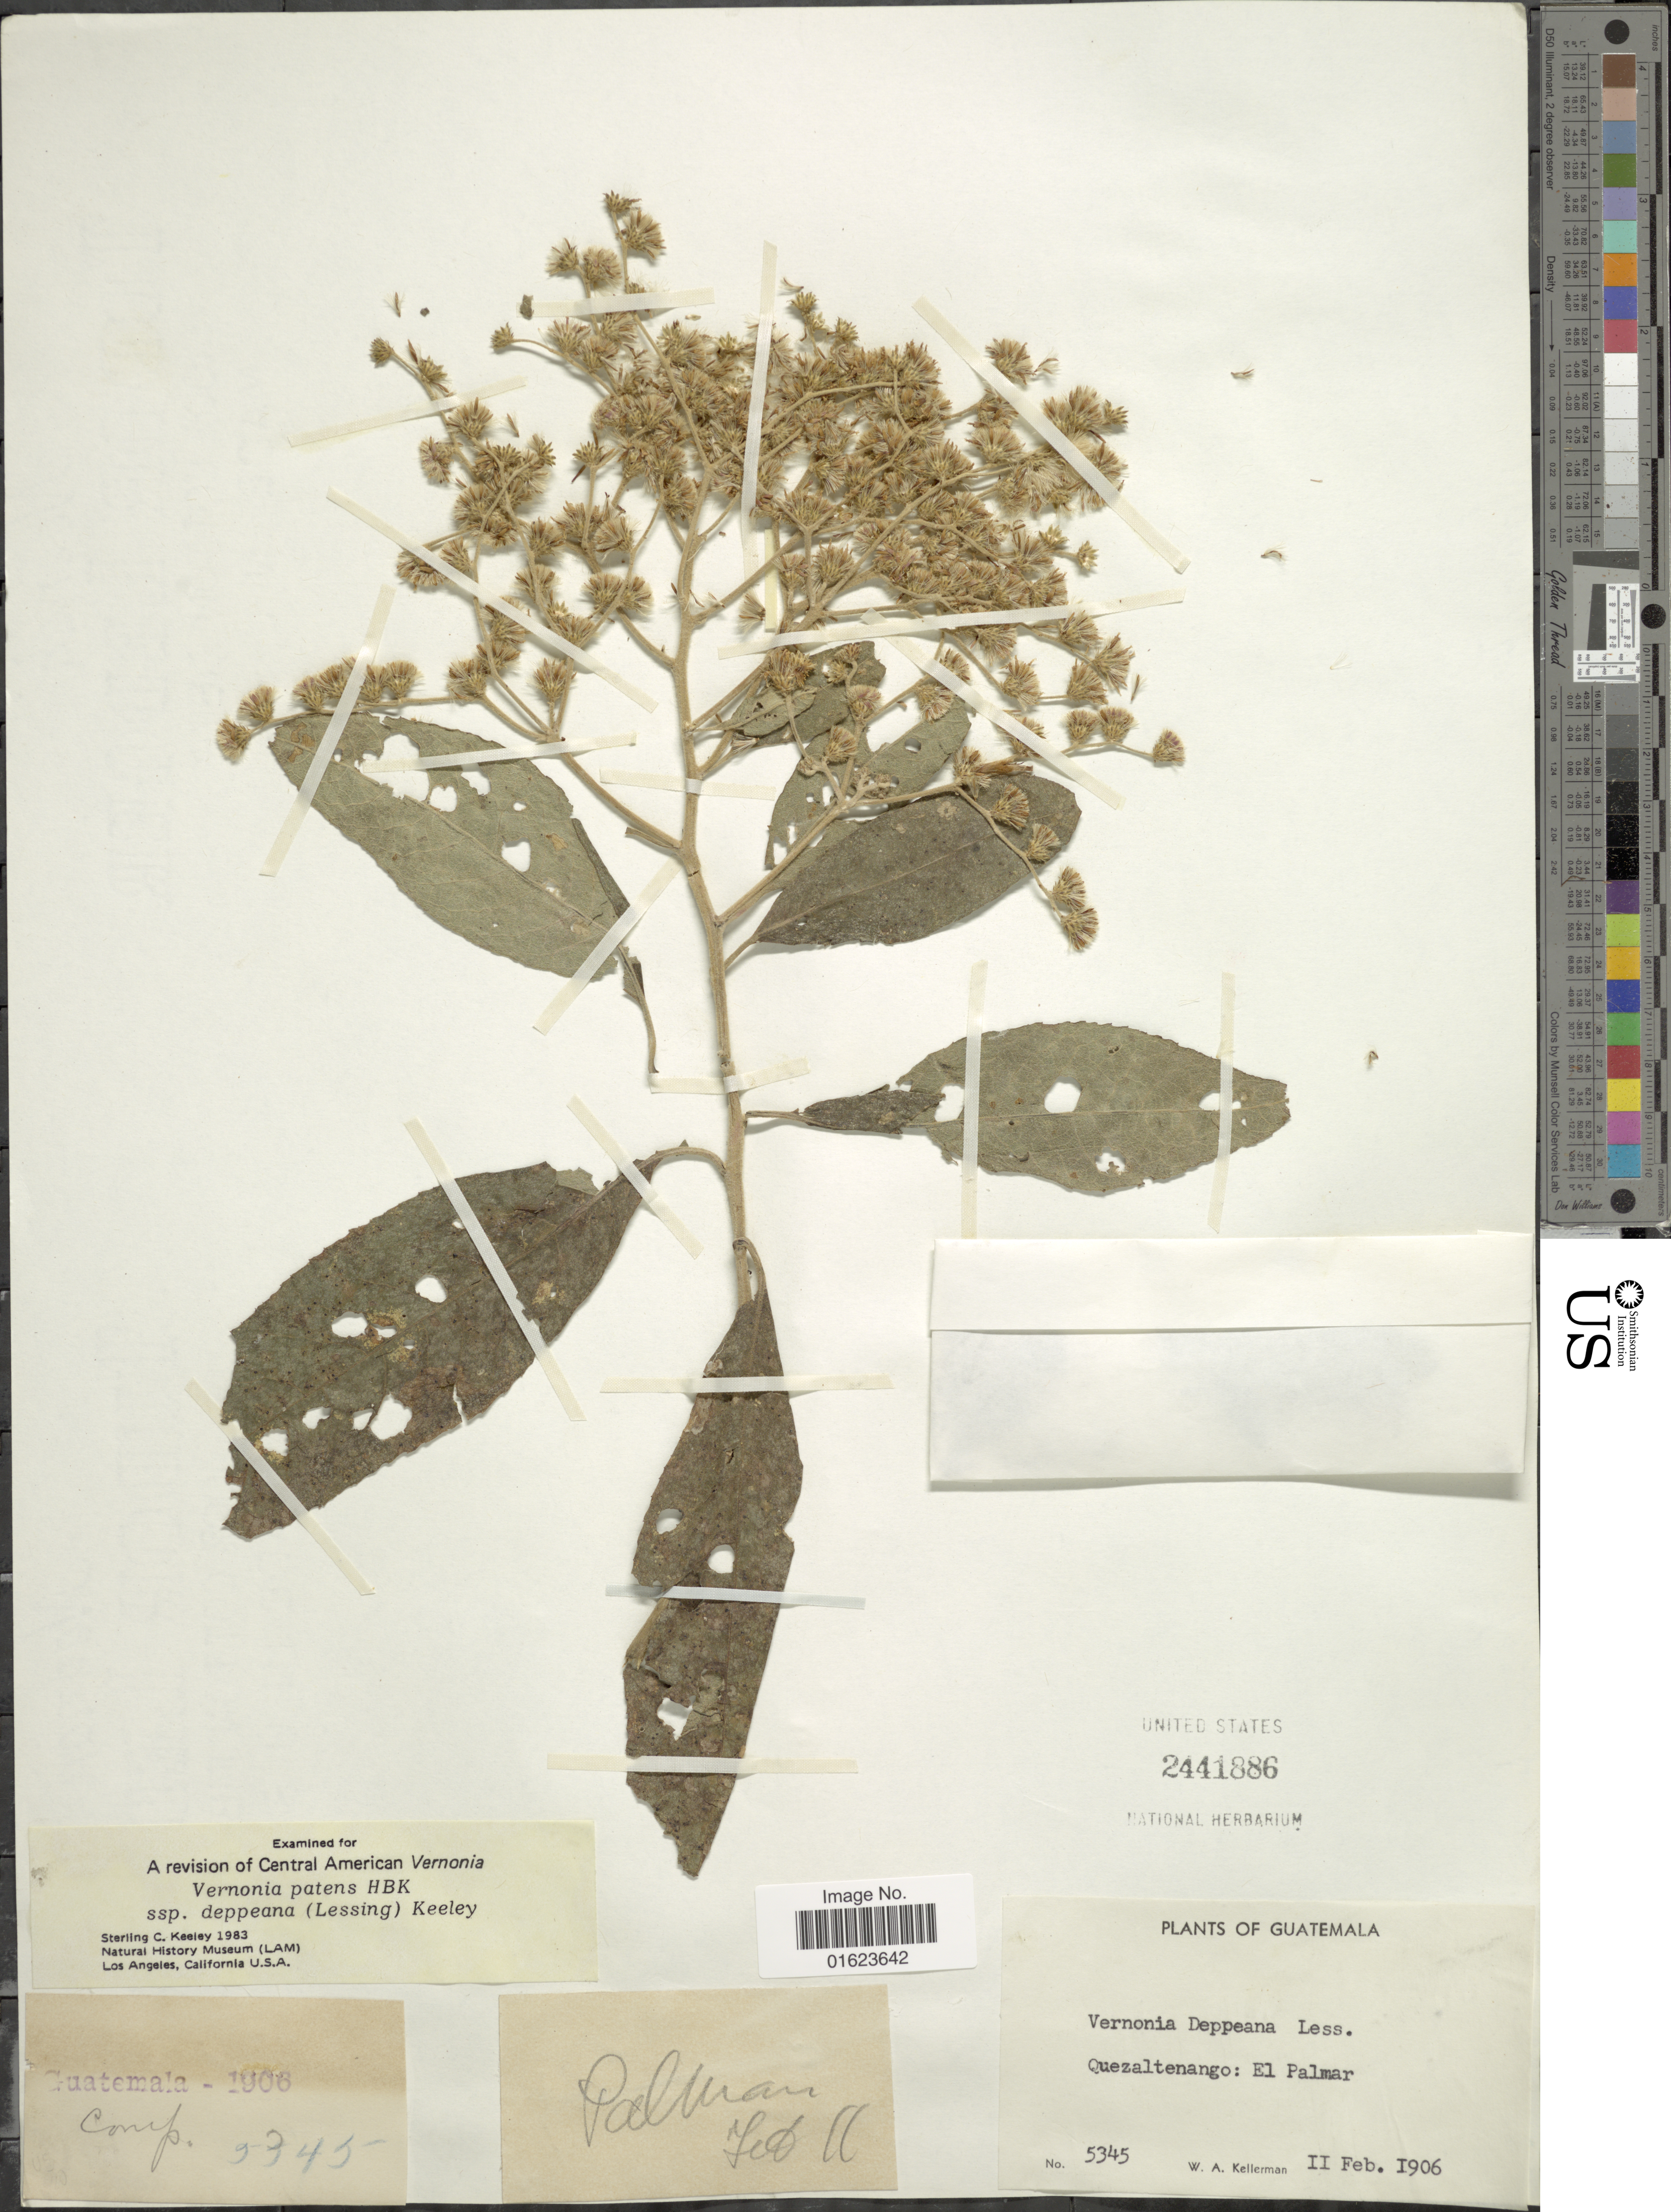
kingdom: Plantae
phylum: Tracheophyta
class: Magnoliopsida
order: Asterales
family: Asteraceae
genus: Vernonanthura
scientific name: Vernonanthura deppeana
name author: (Less.) H. Rob.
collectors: W. Kellerman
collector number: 5345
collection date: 1906-02-11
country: Guatemala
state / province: Quetzaltenango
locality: Guatemala. Quezaltenango: El Palmar.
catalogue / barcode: US 2441886